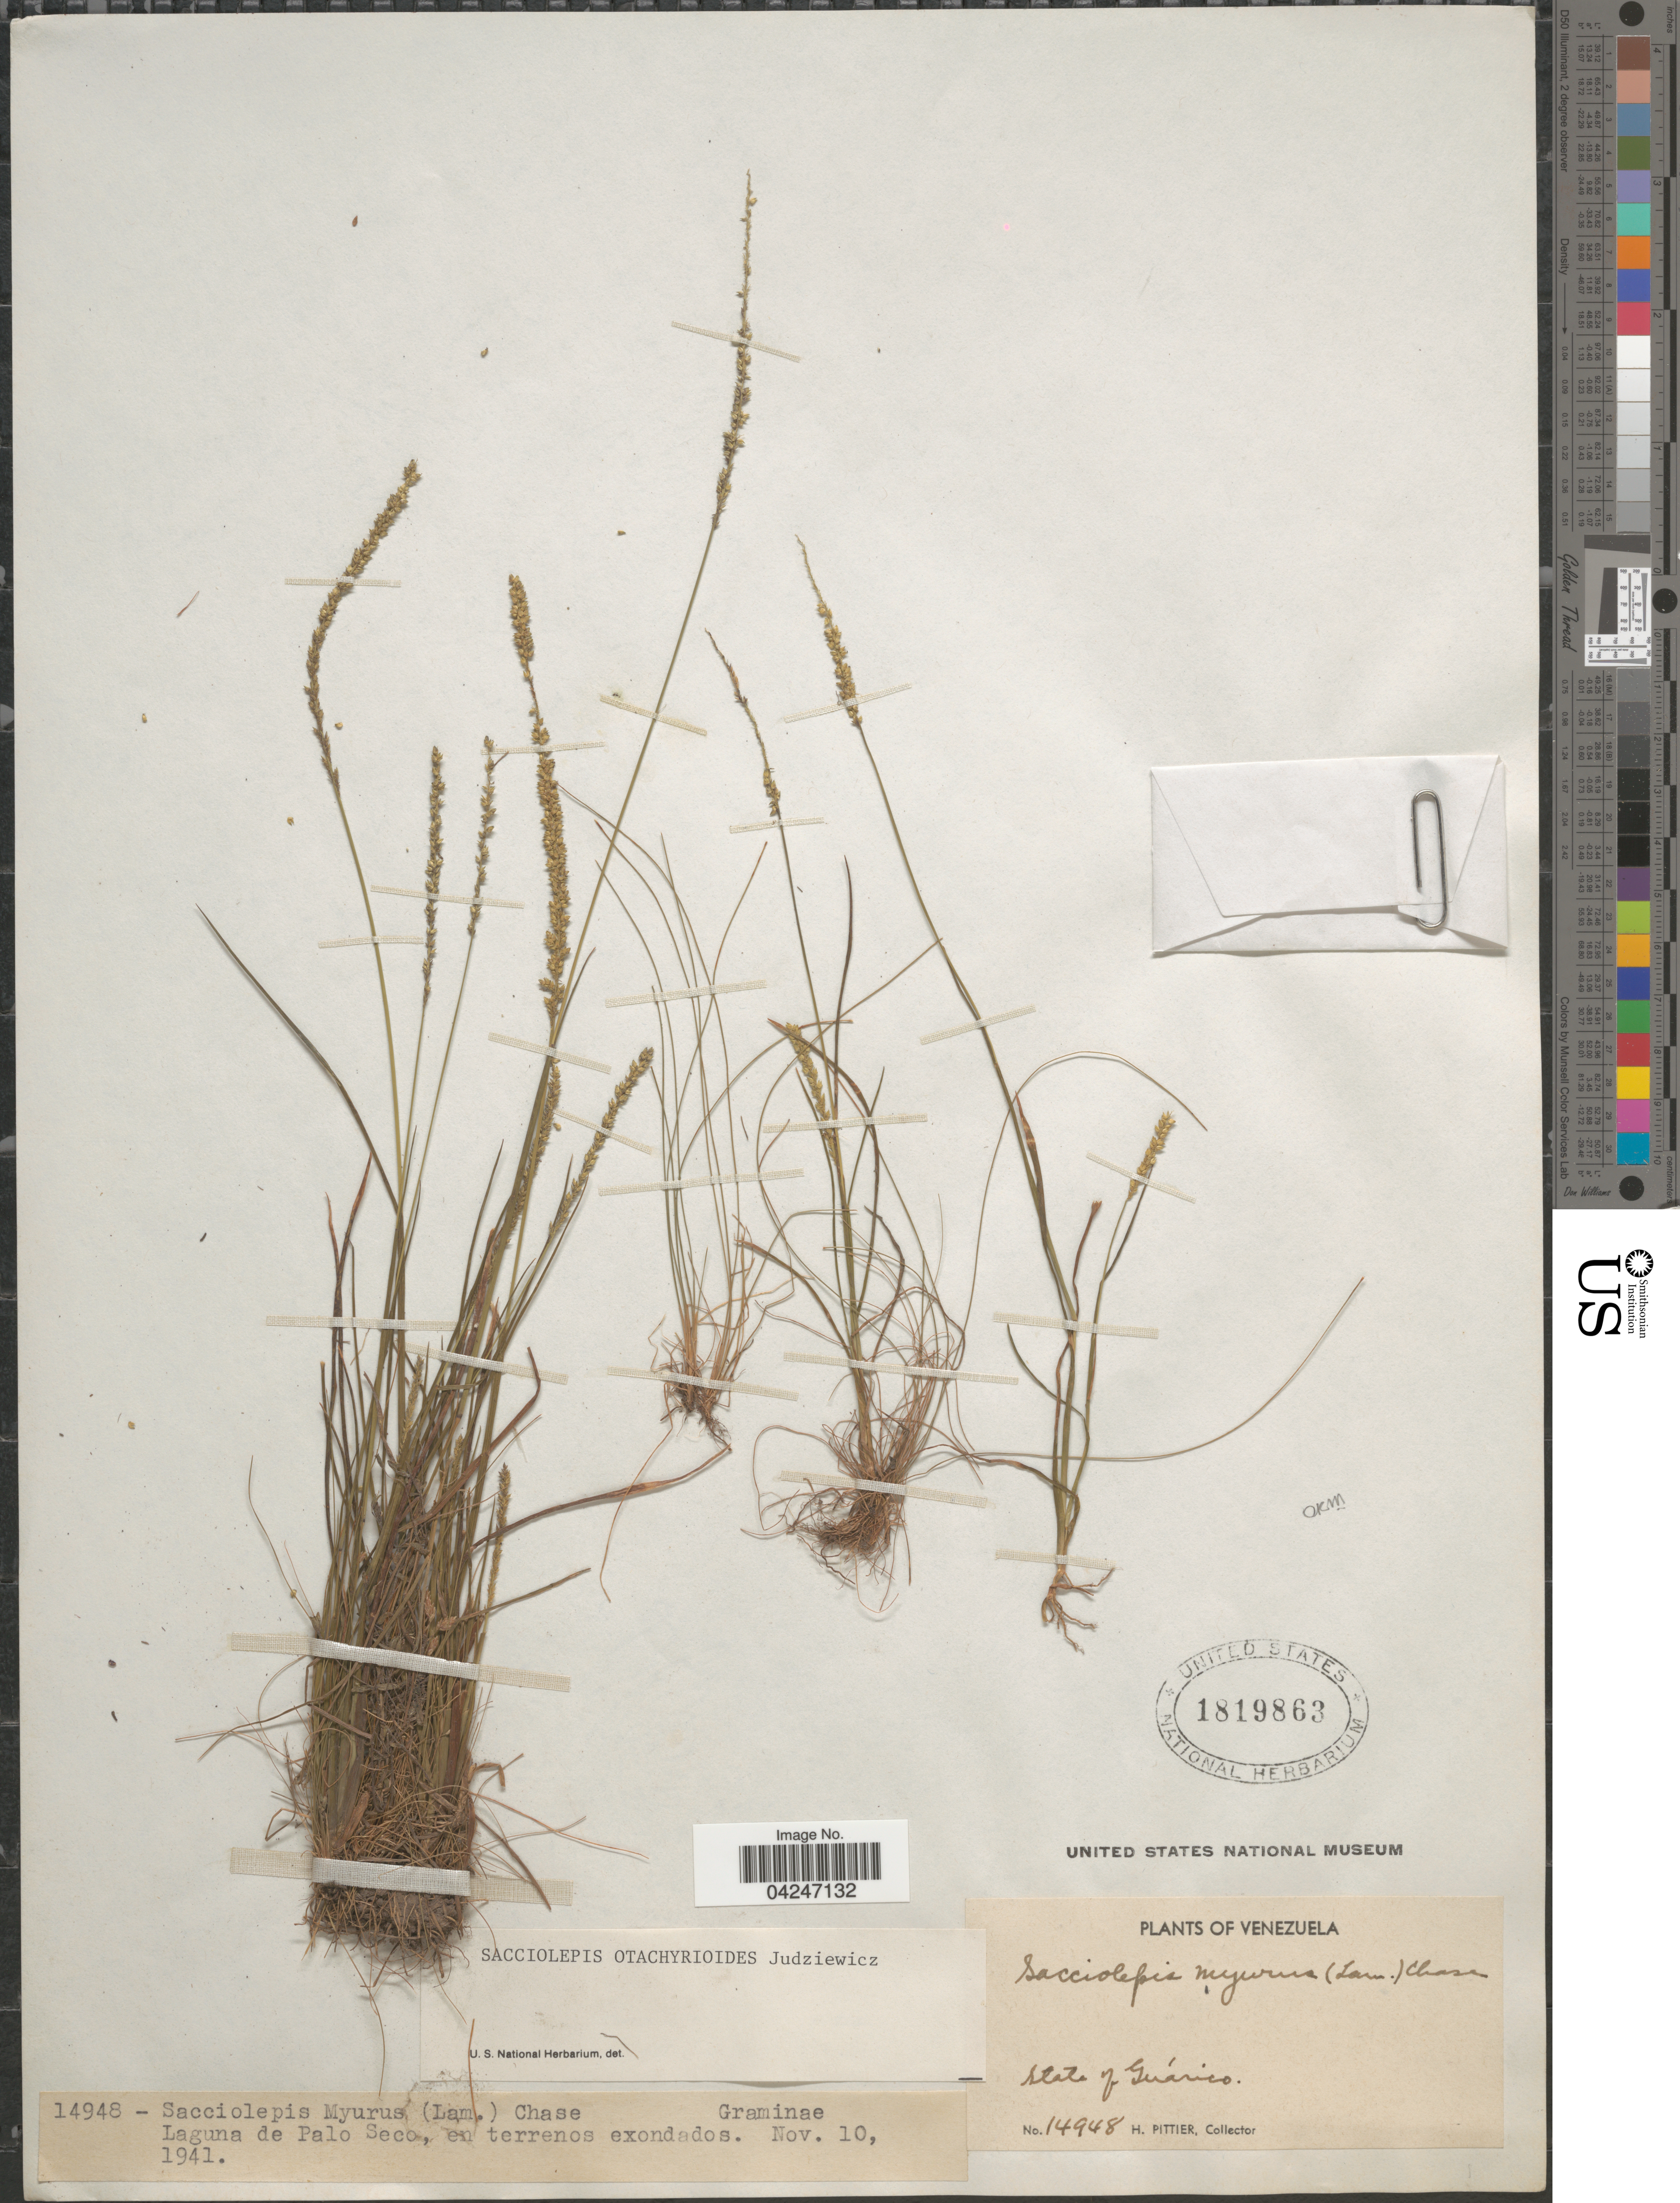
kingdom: Plantae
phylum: Tracheophyta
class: Liliopsida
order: Poales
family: Poaceae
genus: Sacciolepis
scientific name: Sacciolepis otachyrioides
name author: Judz.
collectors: H. F. Pittier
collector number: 14948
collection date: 1941-11-10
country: Venezuela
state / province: Guarico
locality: Laguna de Palo Seco, en terrenos exondados.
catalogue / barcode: US 1819863